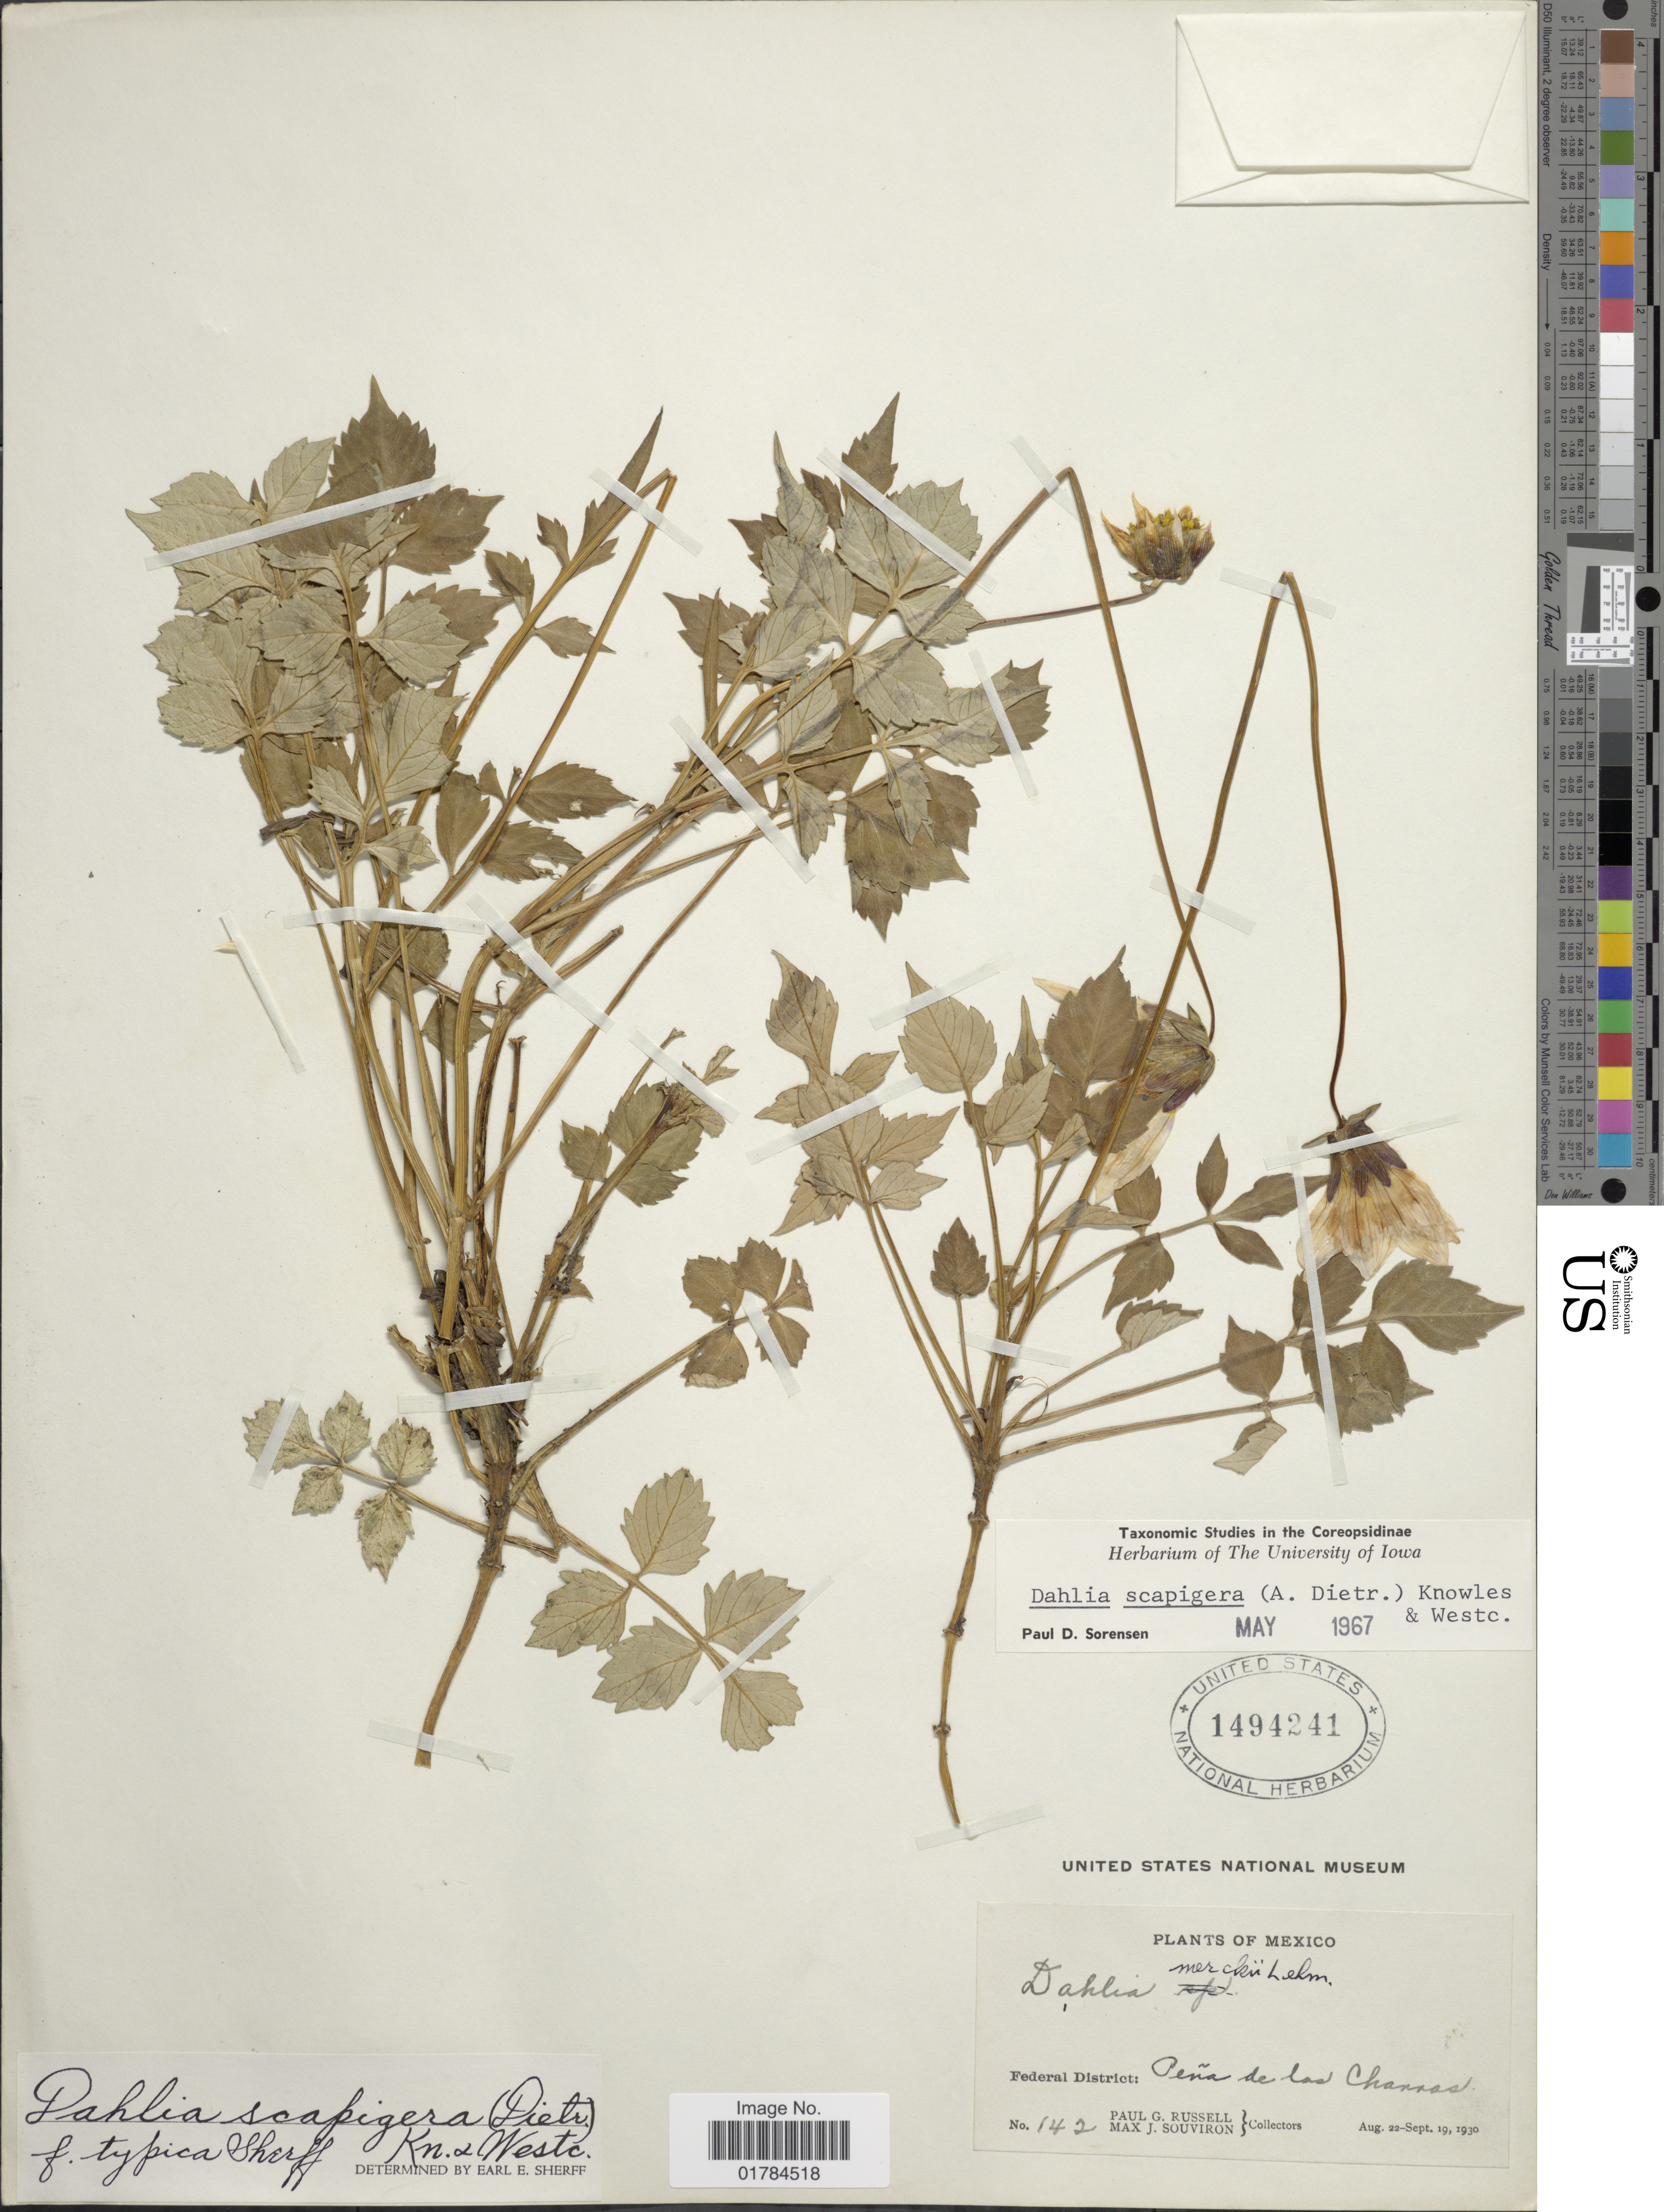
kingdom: Plantae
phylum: Tracheophyta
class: Magnoliopsida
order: Asterales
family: Asteraceae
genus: Dahlia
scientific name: Dahlia scapigera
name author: Knowles & Westc.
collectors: P. G. Russell & M. J. Souviron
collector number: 142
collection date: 1930-08-22/1930-09-19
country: Mexico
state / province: Distrito Federal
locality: Pena de las Charras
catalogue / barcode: US 1494241